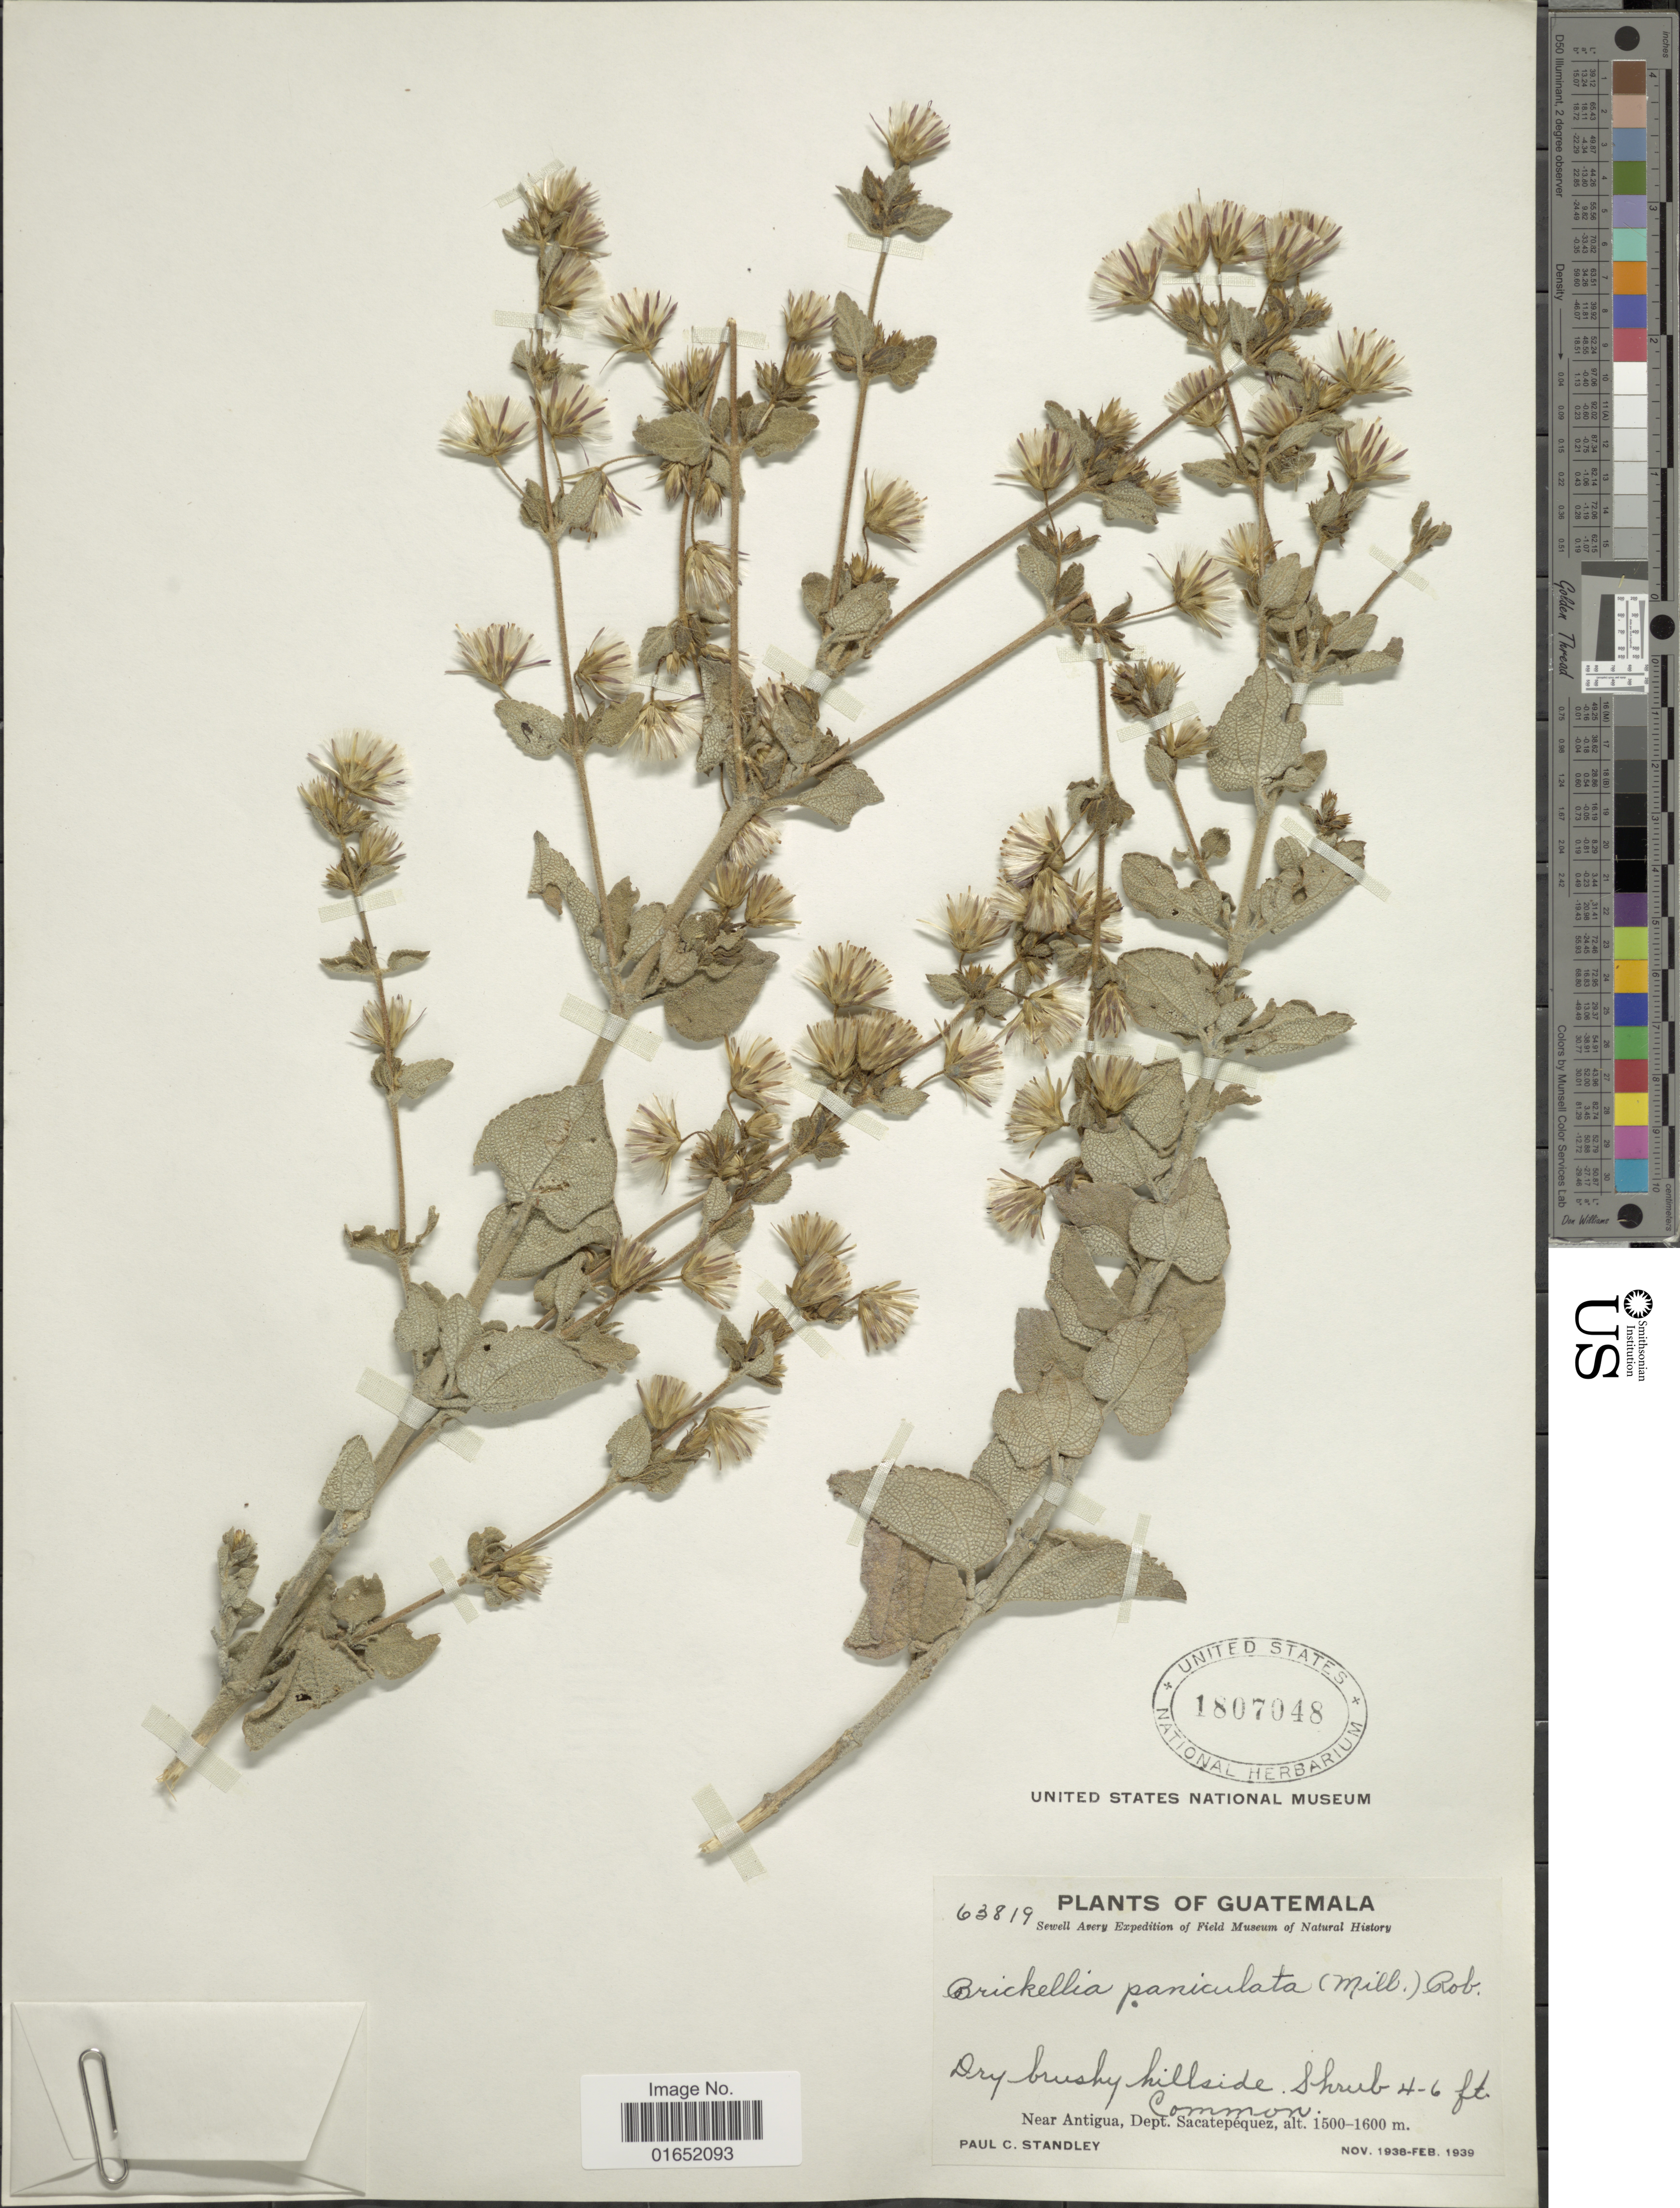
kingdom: Plantae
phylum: Tracheophyta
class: Magnoliopsida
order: Asterales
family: Asteraceae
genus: Brickellia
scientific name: Brickellia paniculata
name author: (Mill.) B.L. Rob.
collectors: P. C. Standley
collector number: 63819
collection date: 1938-11/1939-02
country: Antigua and Barbuda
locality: Near Antigua, Dept. Sacatepequez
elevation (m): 1500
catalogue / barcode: US 1807048